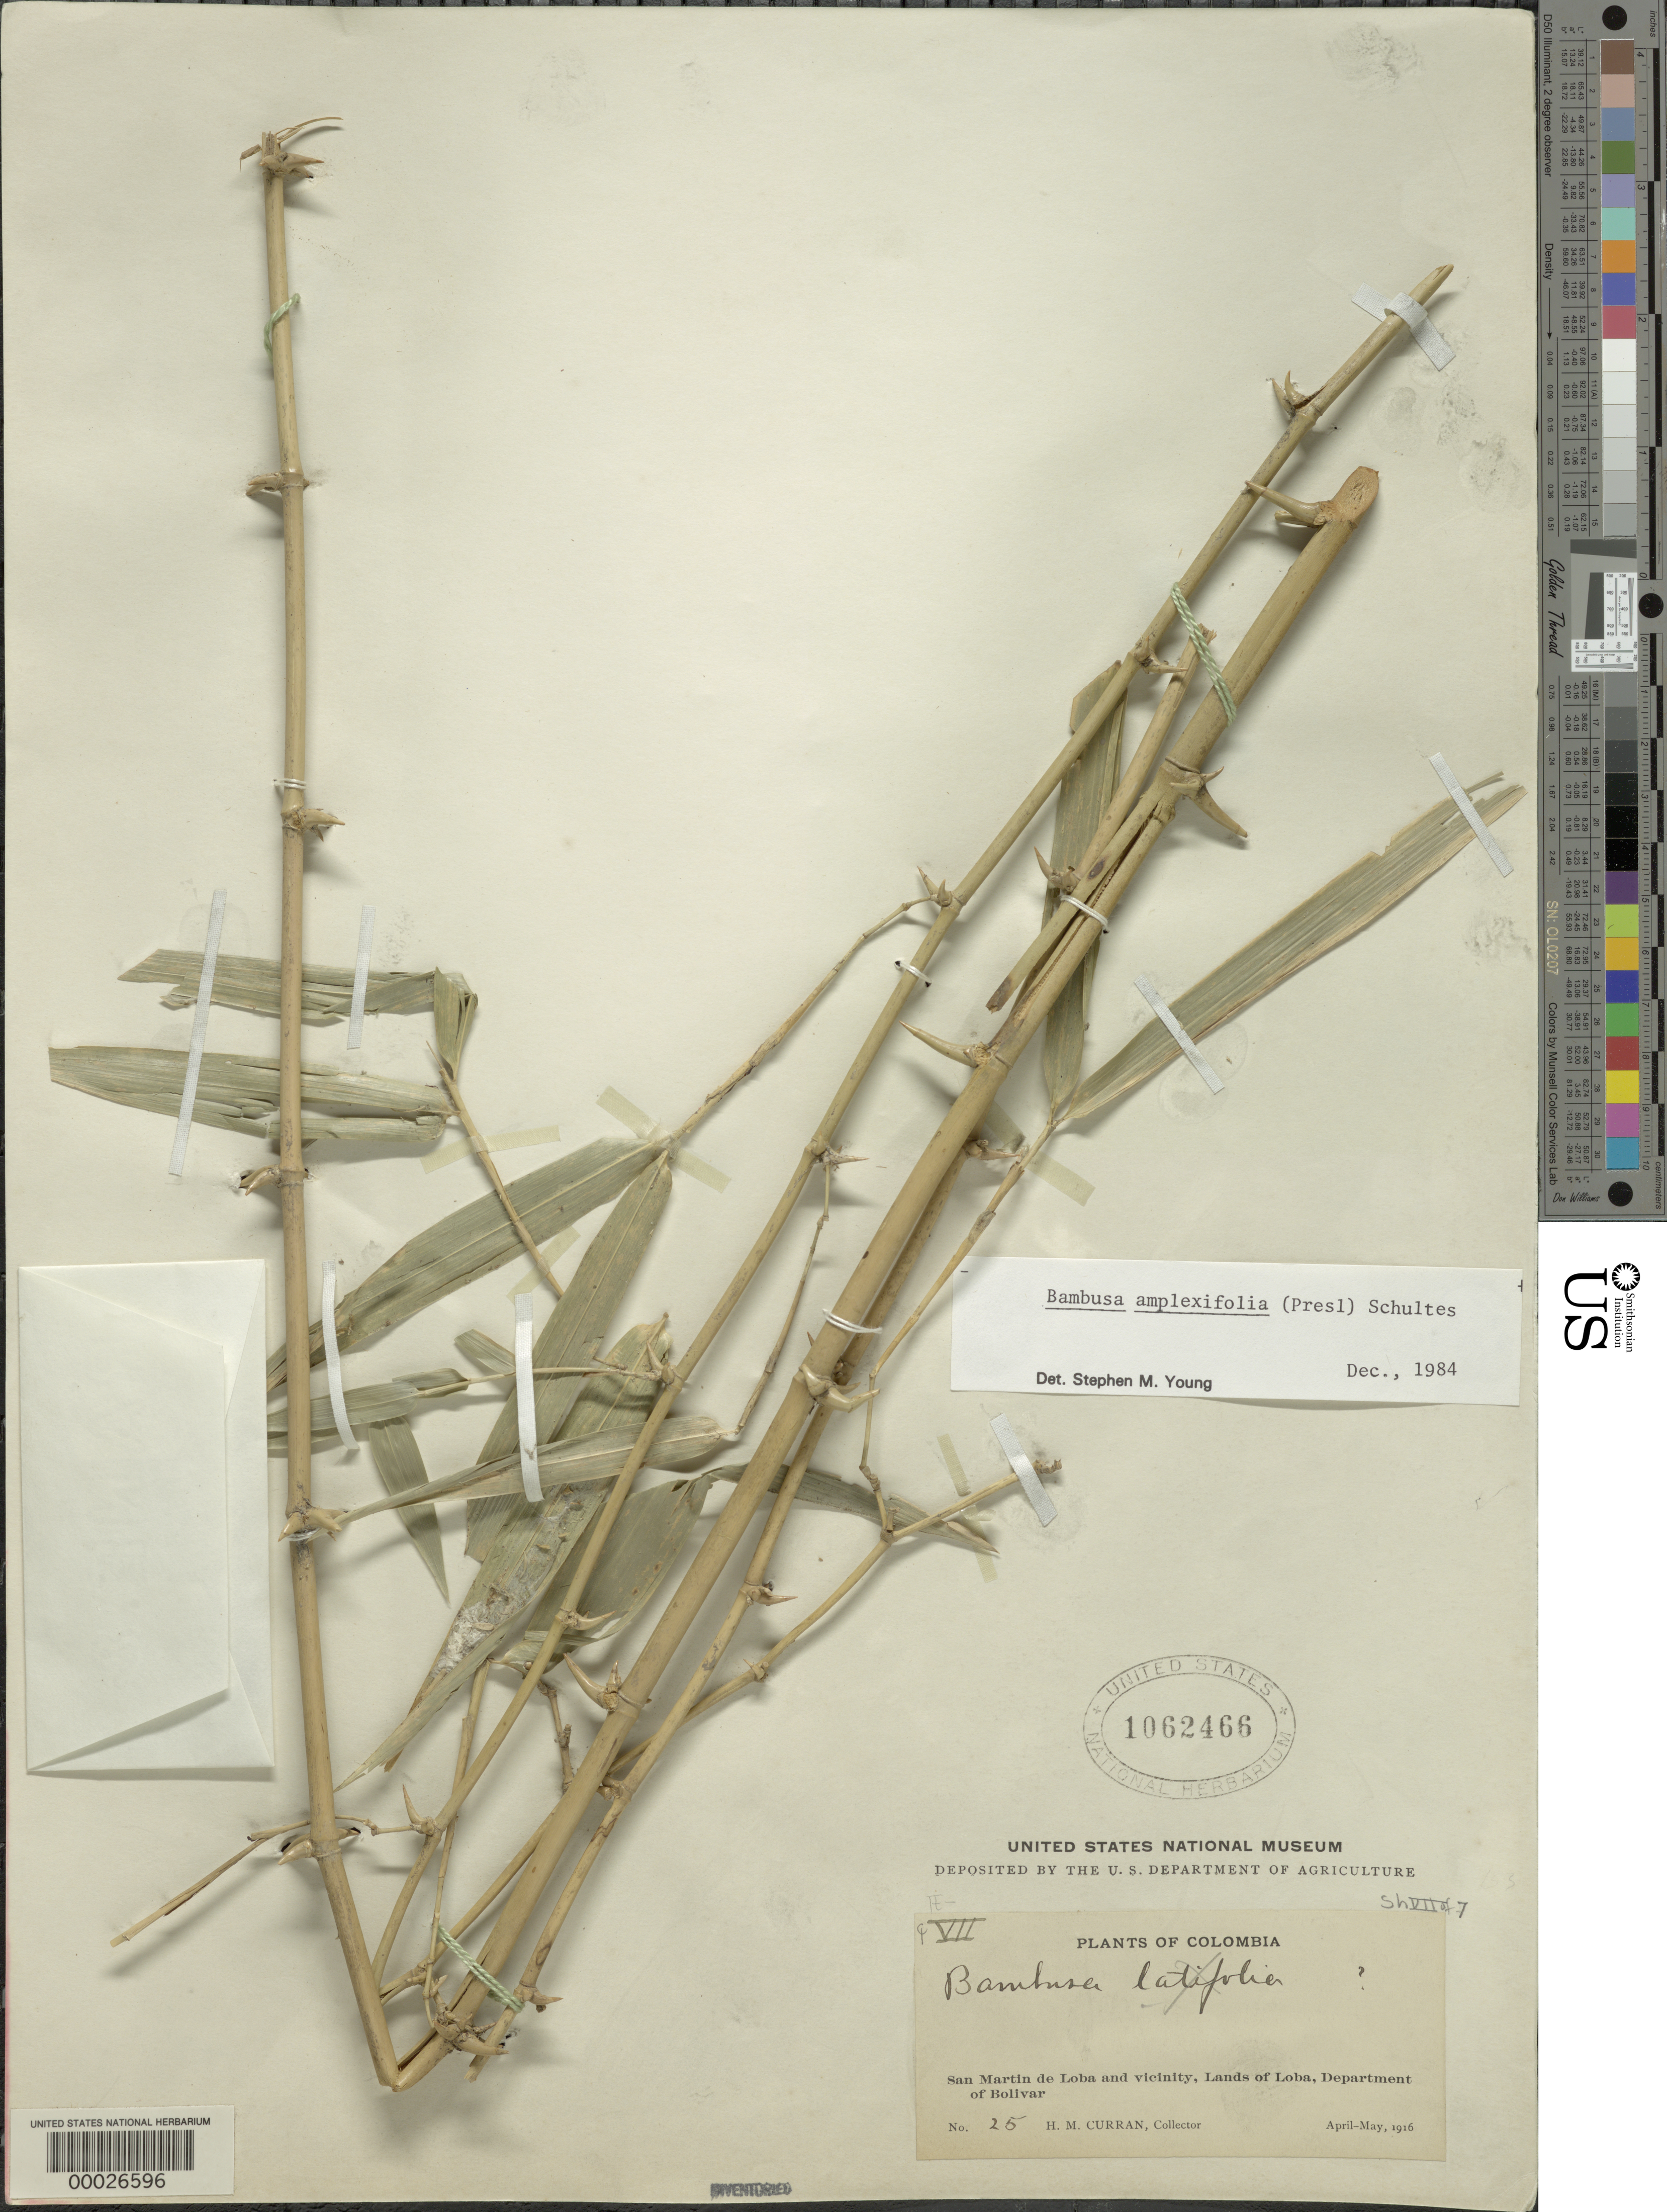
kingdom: Plantae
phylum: Tracheophyta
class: Liliopsida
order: Poales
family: Poaceae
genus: Guadua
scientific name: Guadua amplexifolia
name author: J. Presl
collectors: H. M. Curran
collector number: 25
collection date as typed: Apr 1916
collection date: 1916-04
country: Colombia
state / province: Bolívar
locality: San Martin de Loba, Lands of Loba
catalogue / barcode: US 1062466